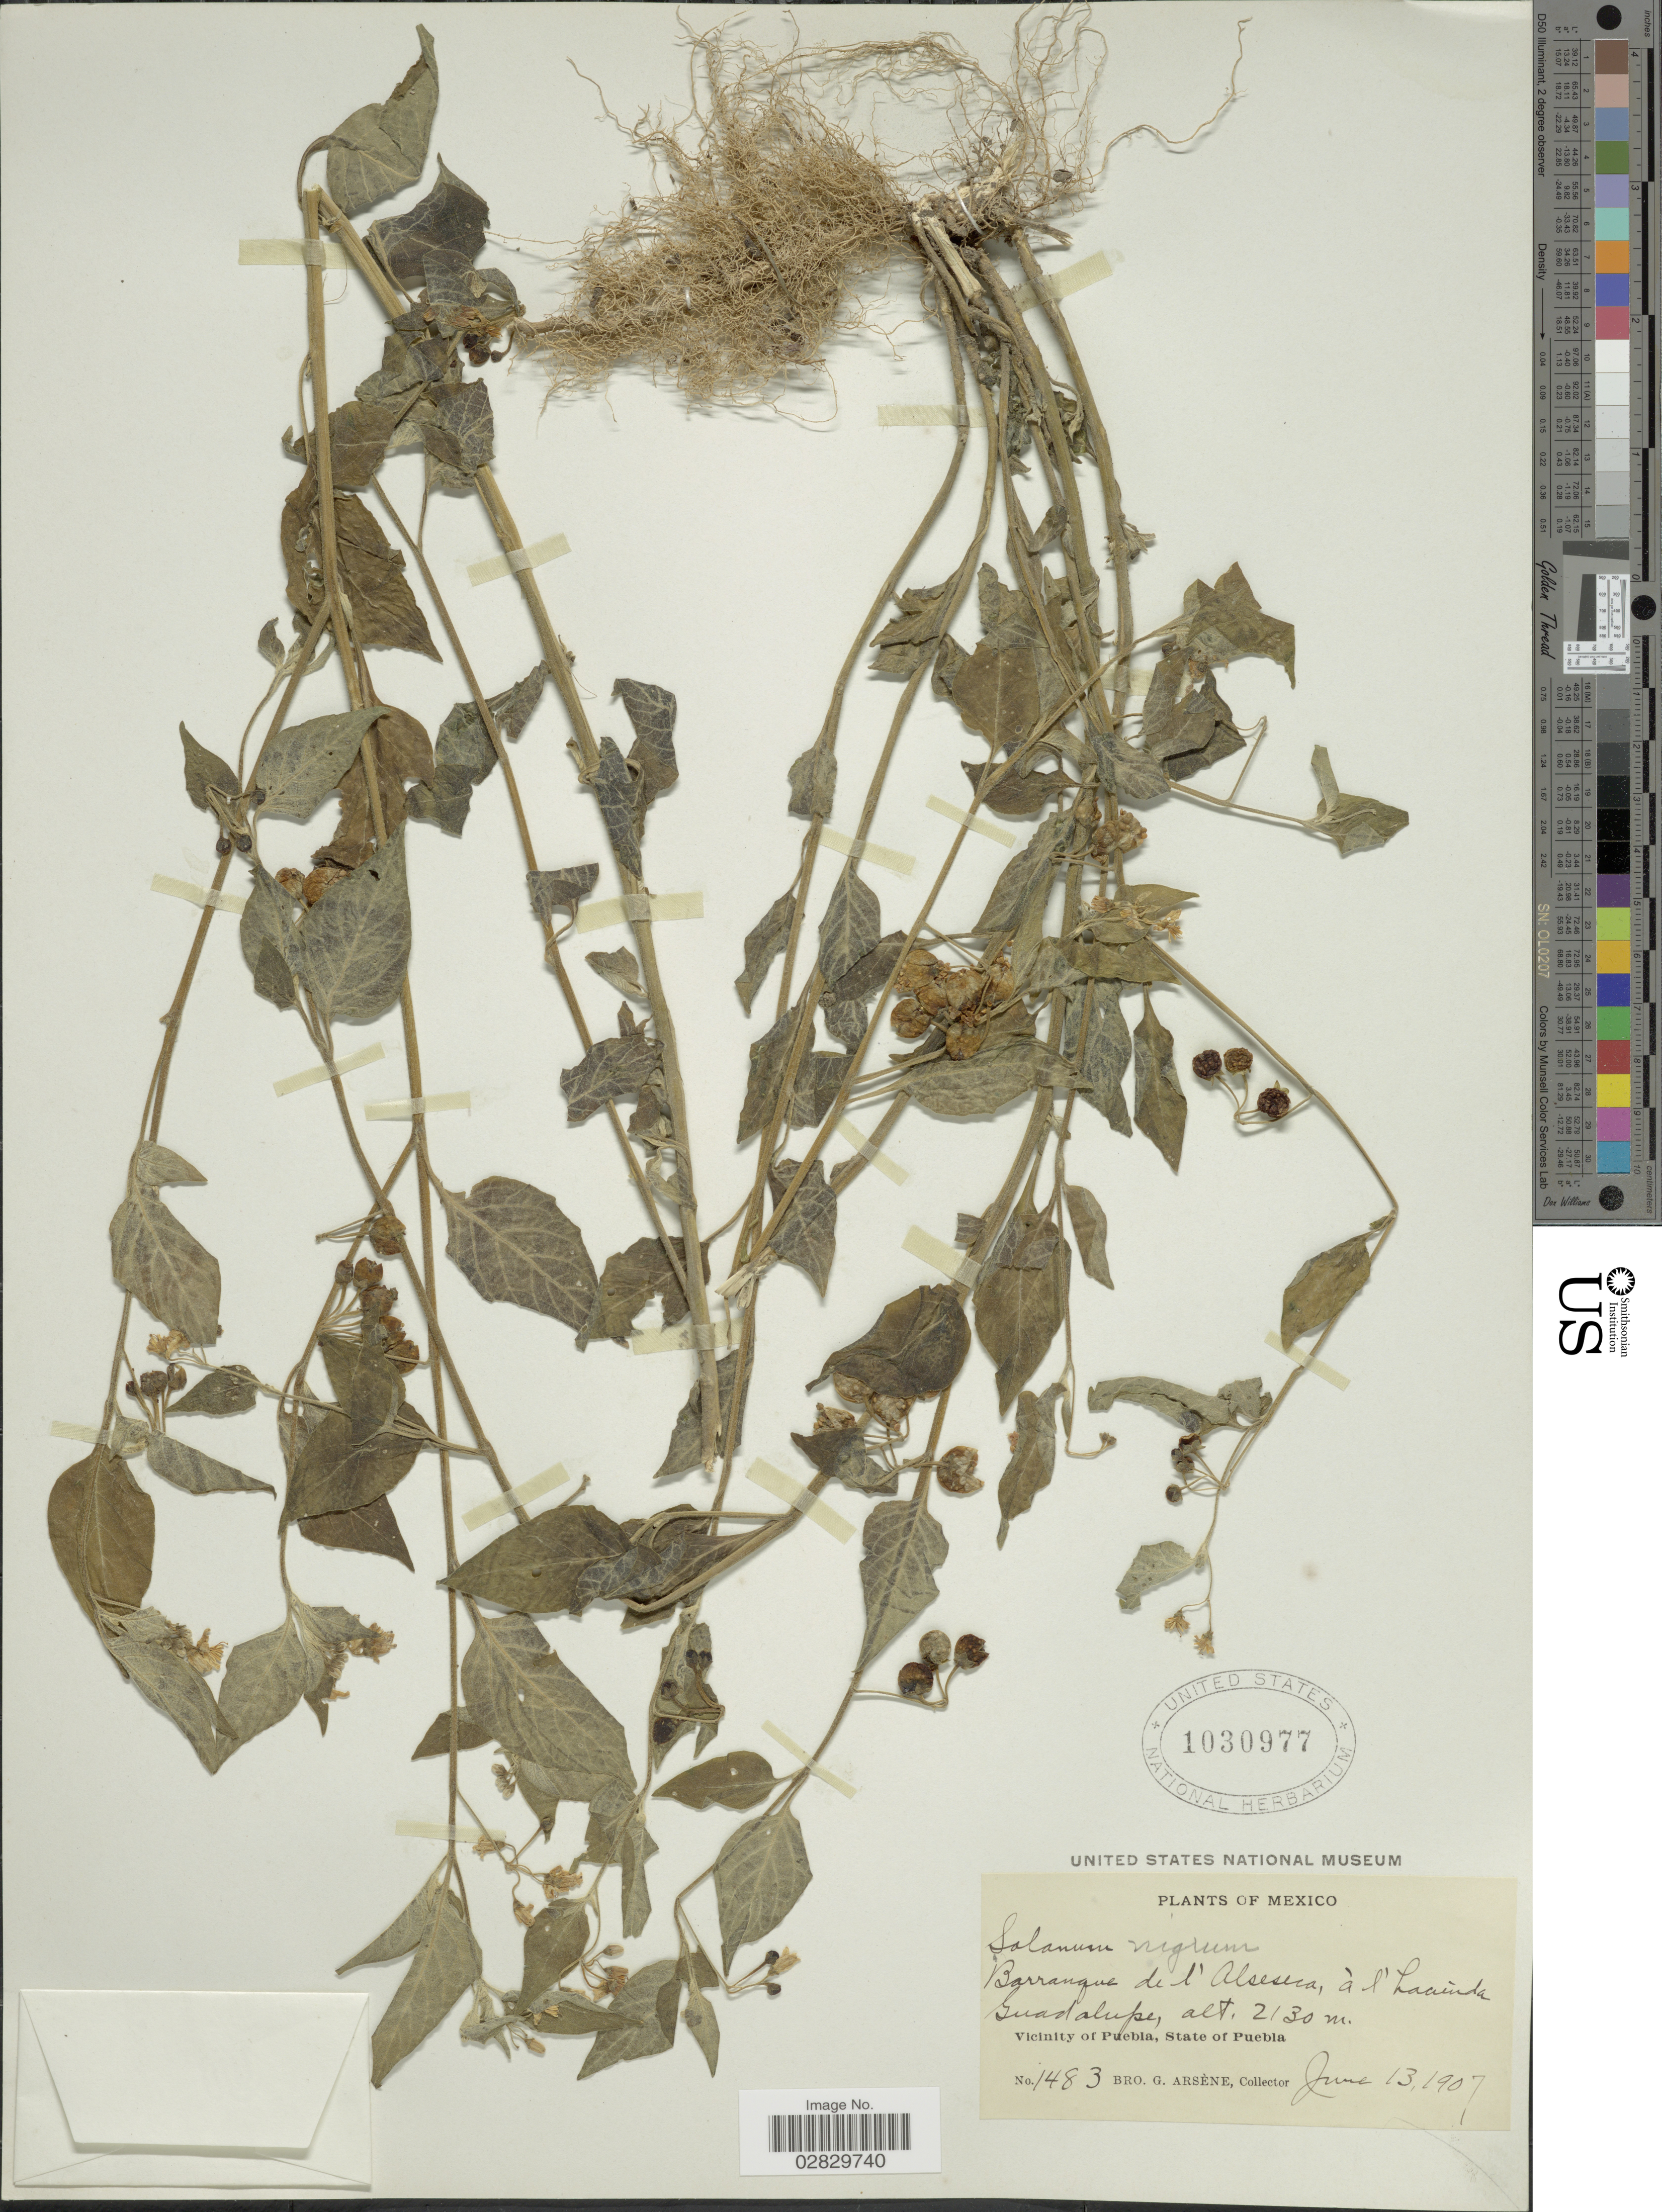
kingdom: Plantae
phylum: Tracheophyta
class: Magnoliopsida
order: Solanales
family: Solanaceae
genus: Solanum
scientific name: Solanum douglasii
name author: Dunal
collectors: Bro. G. Arsène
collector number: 1483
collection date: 1907-06-13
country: Mexico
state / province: Puebla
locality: Barranque de l'Alseseca, à l'hacienda Guadalupe, Vicinity of Puebla.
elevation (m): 2130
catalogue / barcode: US 1030977